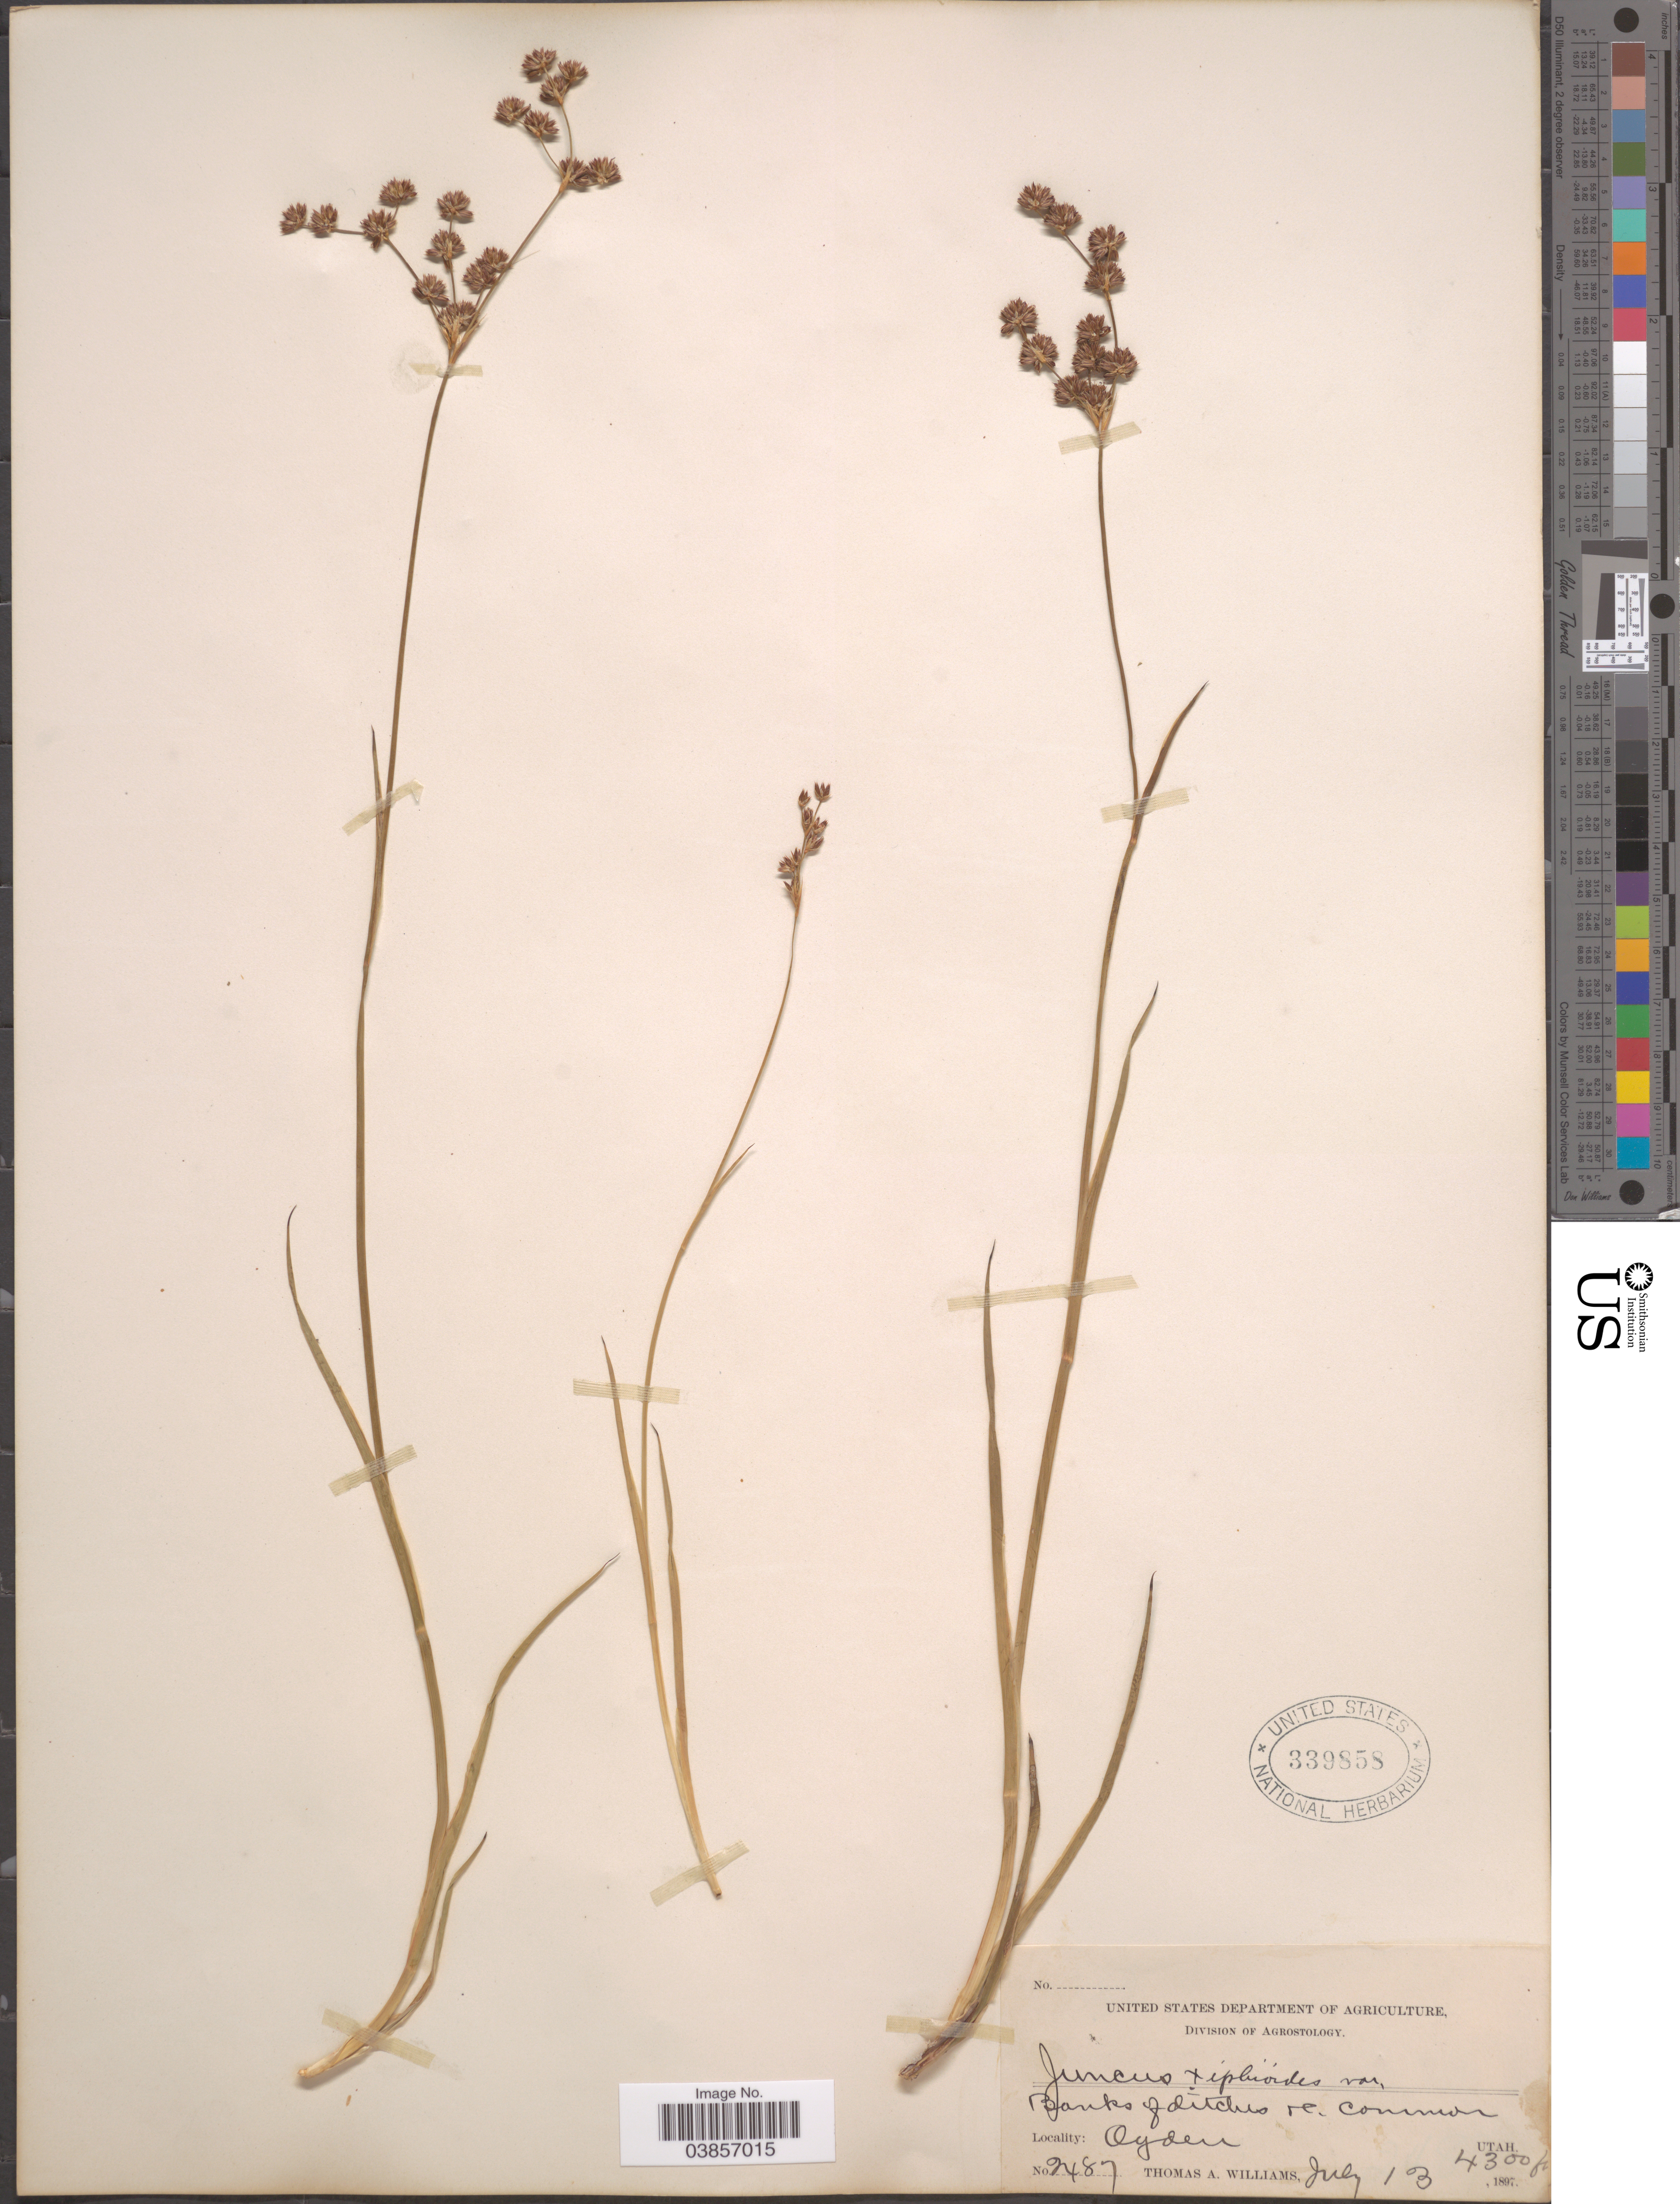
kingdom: Plantae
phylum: Tracheophyta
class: Liliopsida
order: Poales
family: Juncaceae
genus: Juncus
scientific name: Juncus saximontanus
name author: A. Nelson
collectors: T. A. Williams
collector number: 2487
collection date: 1897-07-13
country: United States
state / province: Utah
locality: Ogden.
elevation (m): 1311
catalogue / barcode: US 339858